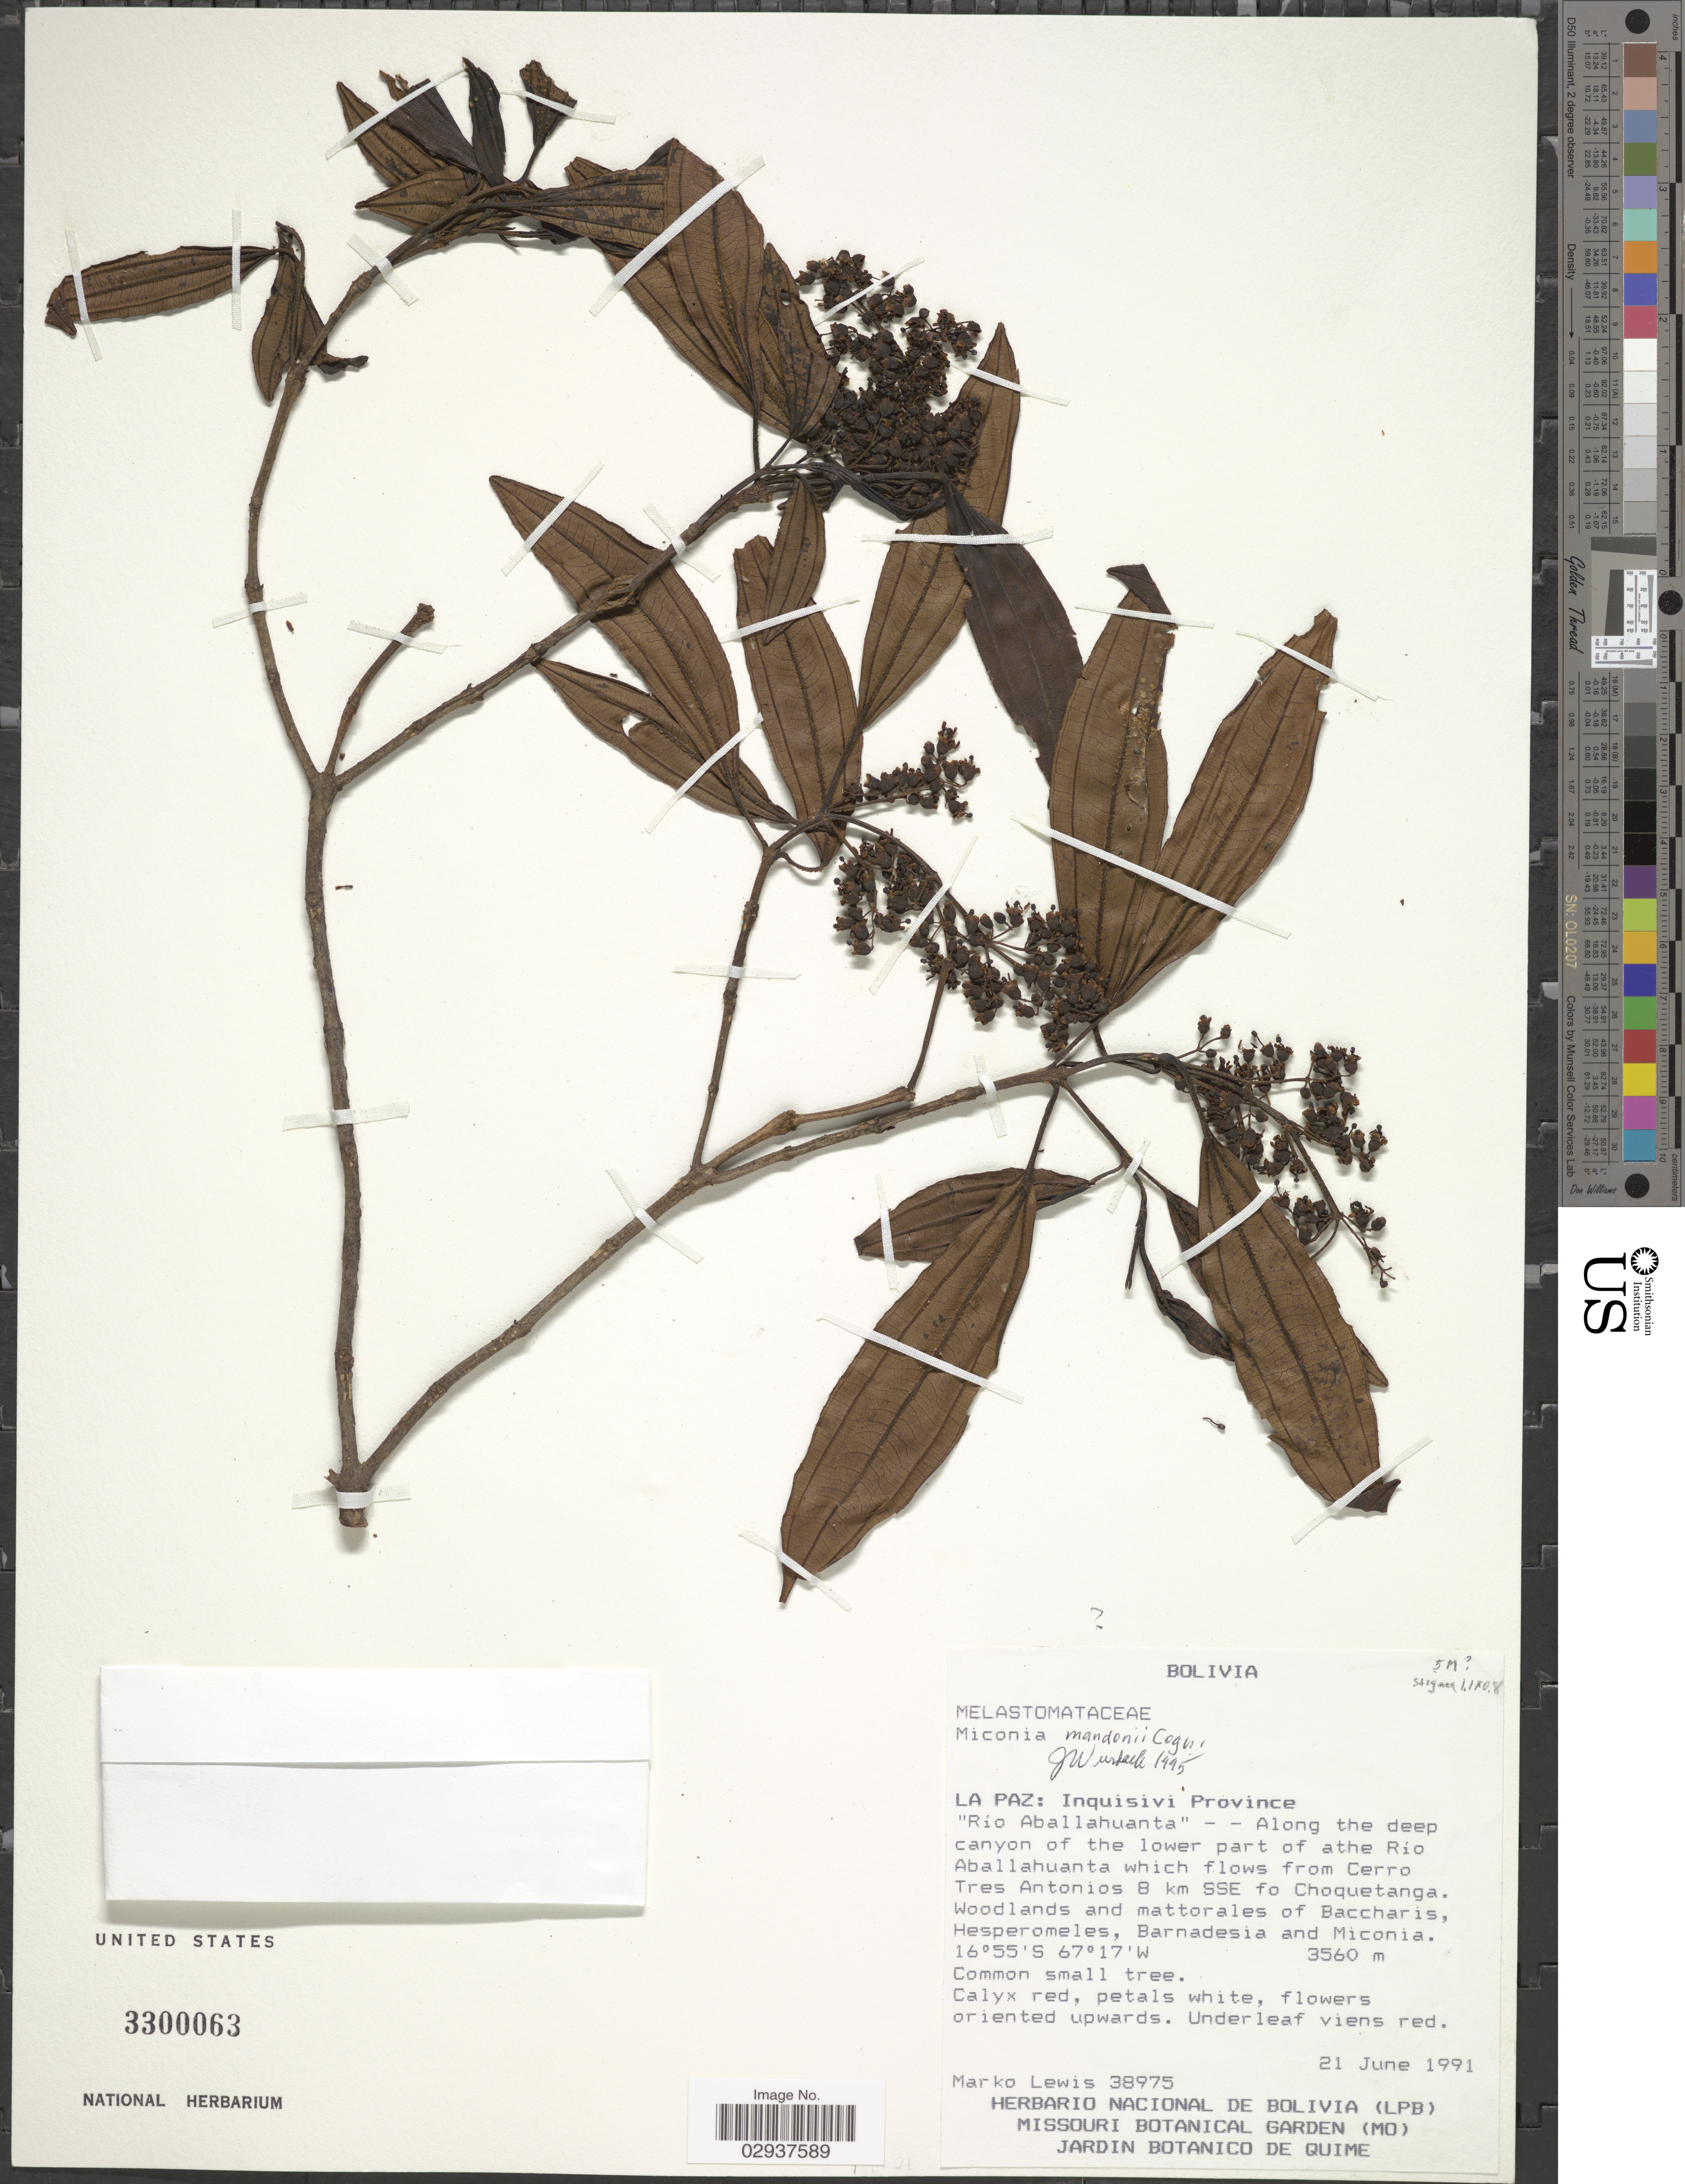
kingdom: Plantae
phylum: Tracheophyta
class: Magnoliopsida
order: Myrtales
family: Melastomataceae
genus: Miconia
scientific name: Miconia cernuiflora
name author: Jan.M. Burke & Michelang.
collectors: M. A. Lewis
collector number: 38975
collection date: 1991-06-21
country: Bolivia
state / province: La Paz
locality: Inquisivi Province. "Rio Aballahuanta" -- Along the deep canyon of the lower part of athe Río Aballahuanta which flows from Cerro Tres Antonios 8 km SSE of Choquetanga.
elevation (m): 3560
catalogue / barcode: US 3300063